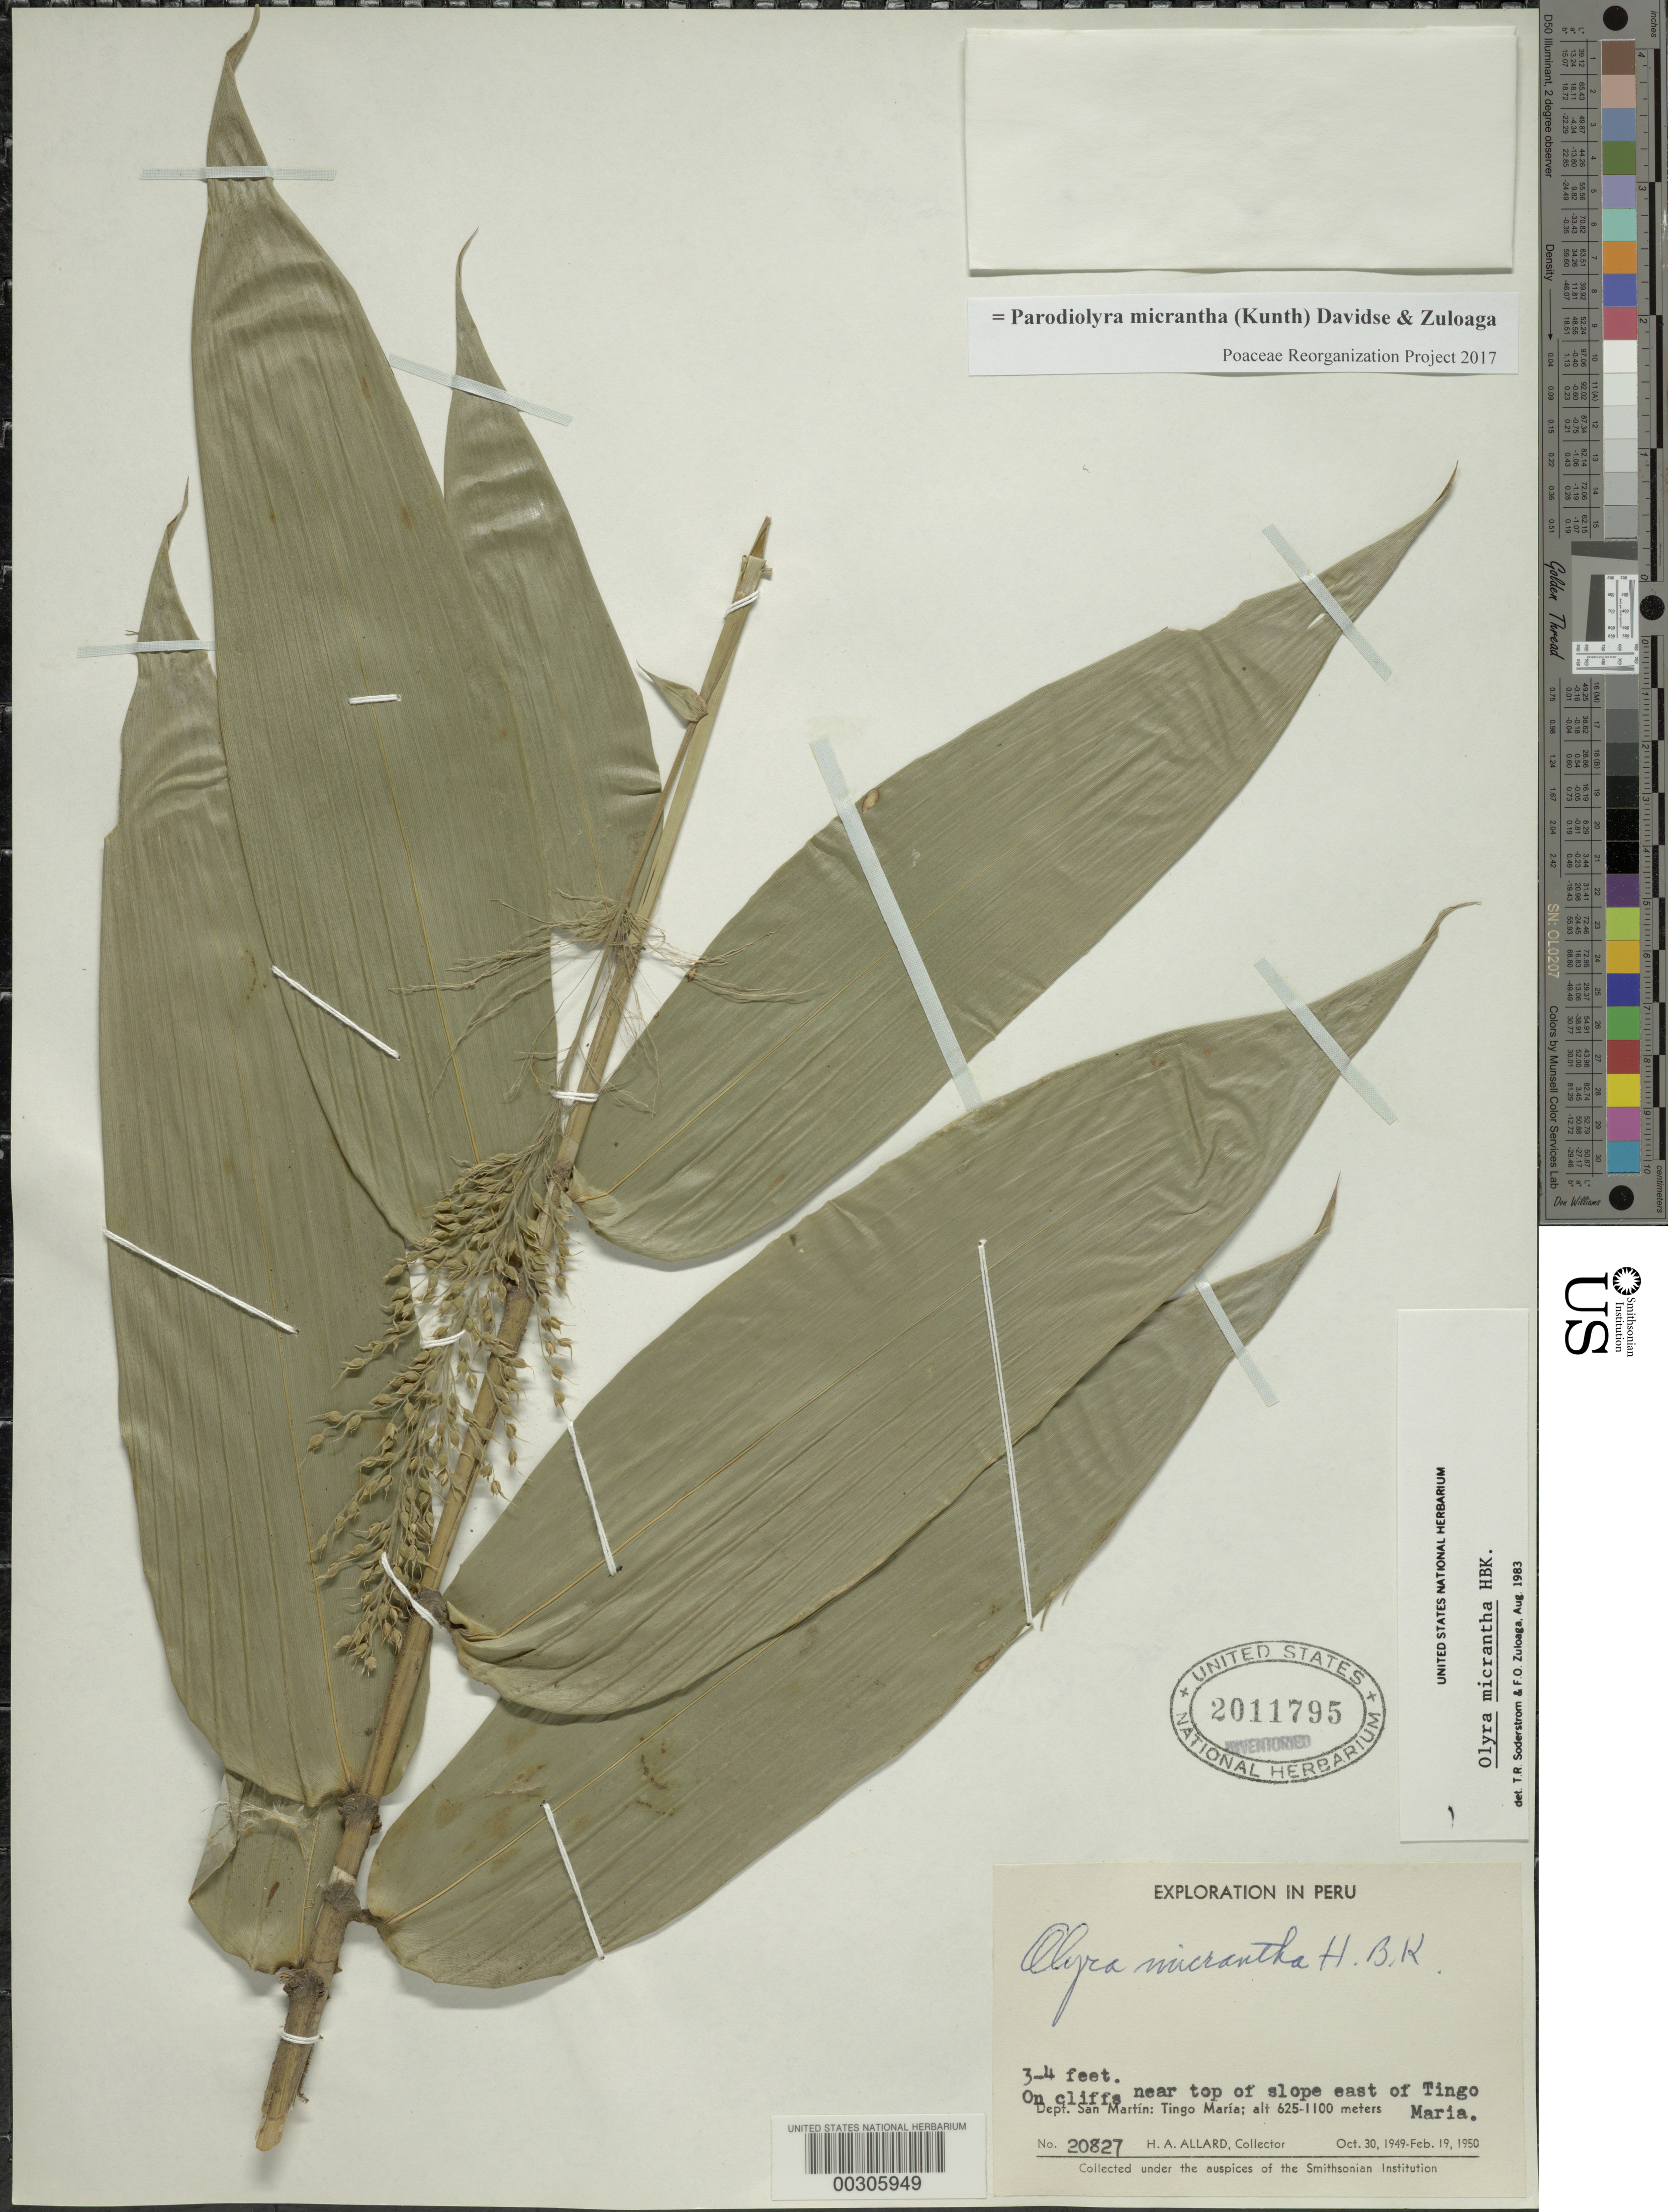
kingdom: Plantae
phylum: Tracheophyta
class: Liliopsida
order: Poales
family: Poaceae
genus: Parodiolyra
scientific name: Parodiolyra micrantha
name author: (Kunth) Davidse & Zuloaga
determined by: Poaceae Reorganization Project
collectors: H. A. Allard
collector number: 20827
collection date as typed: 30 Oct 1949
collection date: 1949-10-30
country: Peru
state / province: San Martín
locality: Tingo maria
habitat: on cliffs near top of slope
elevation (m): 625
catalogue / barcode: US 2011795